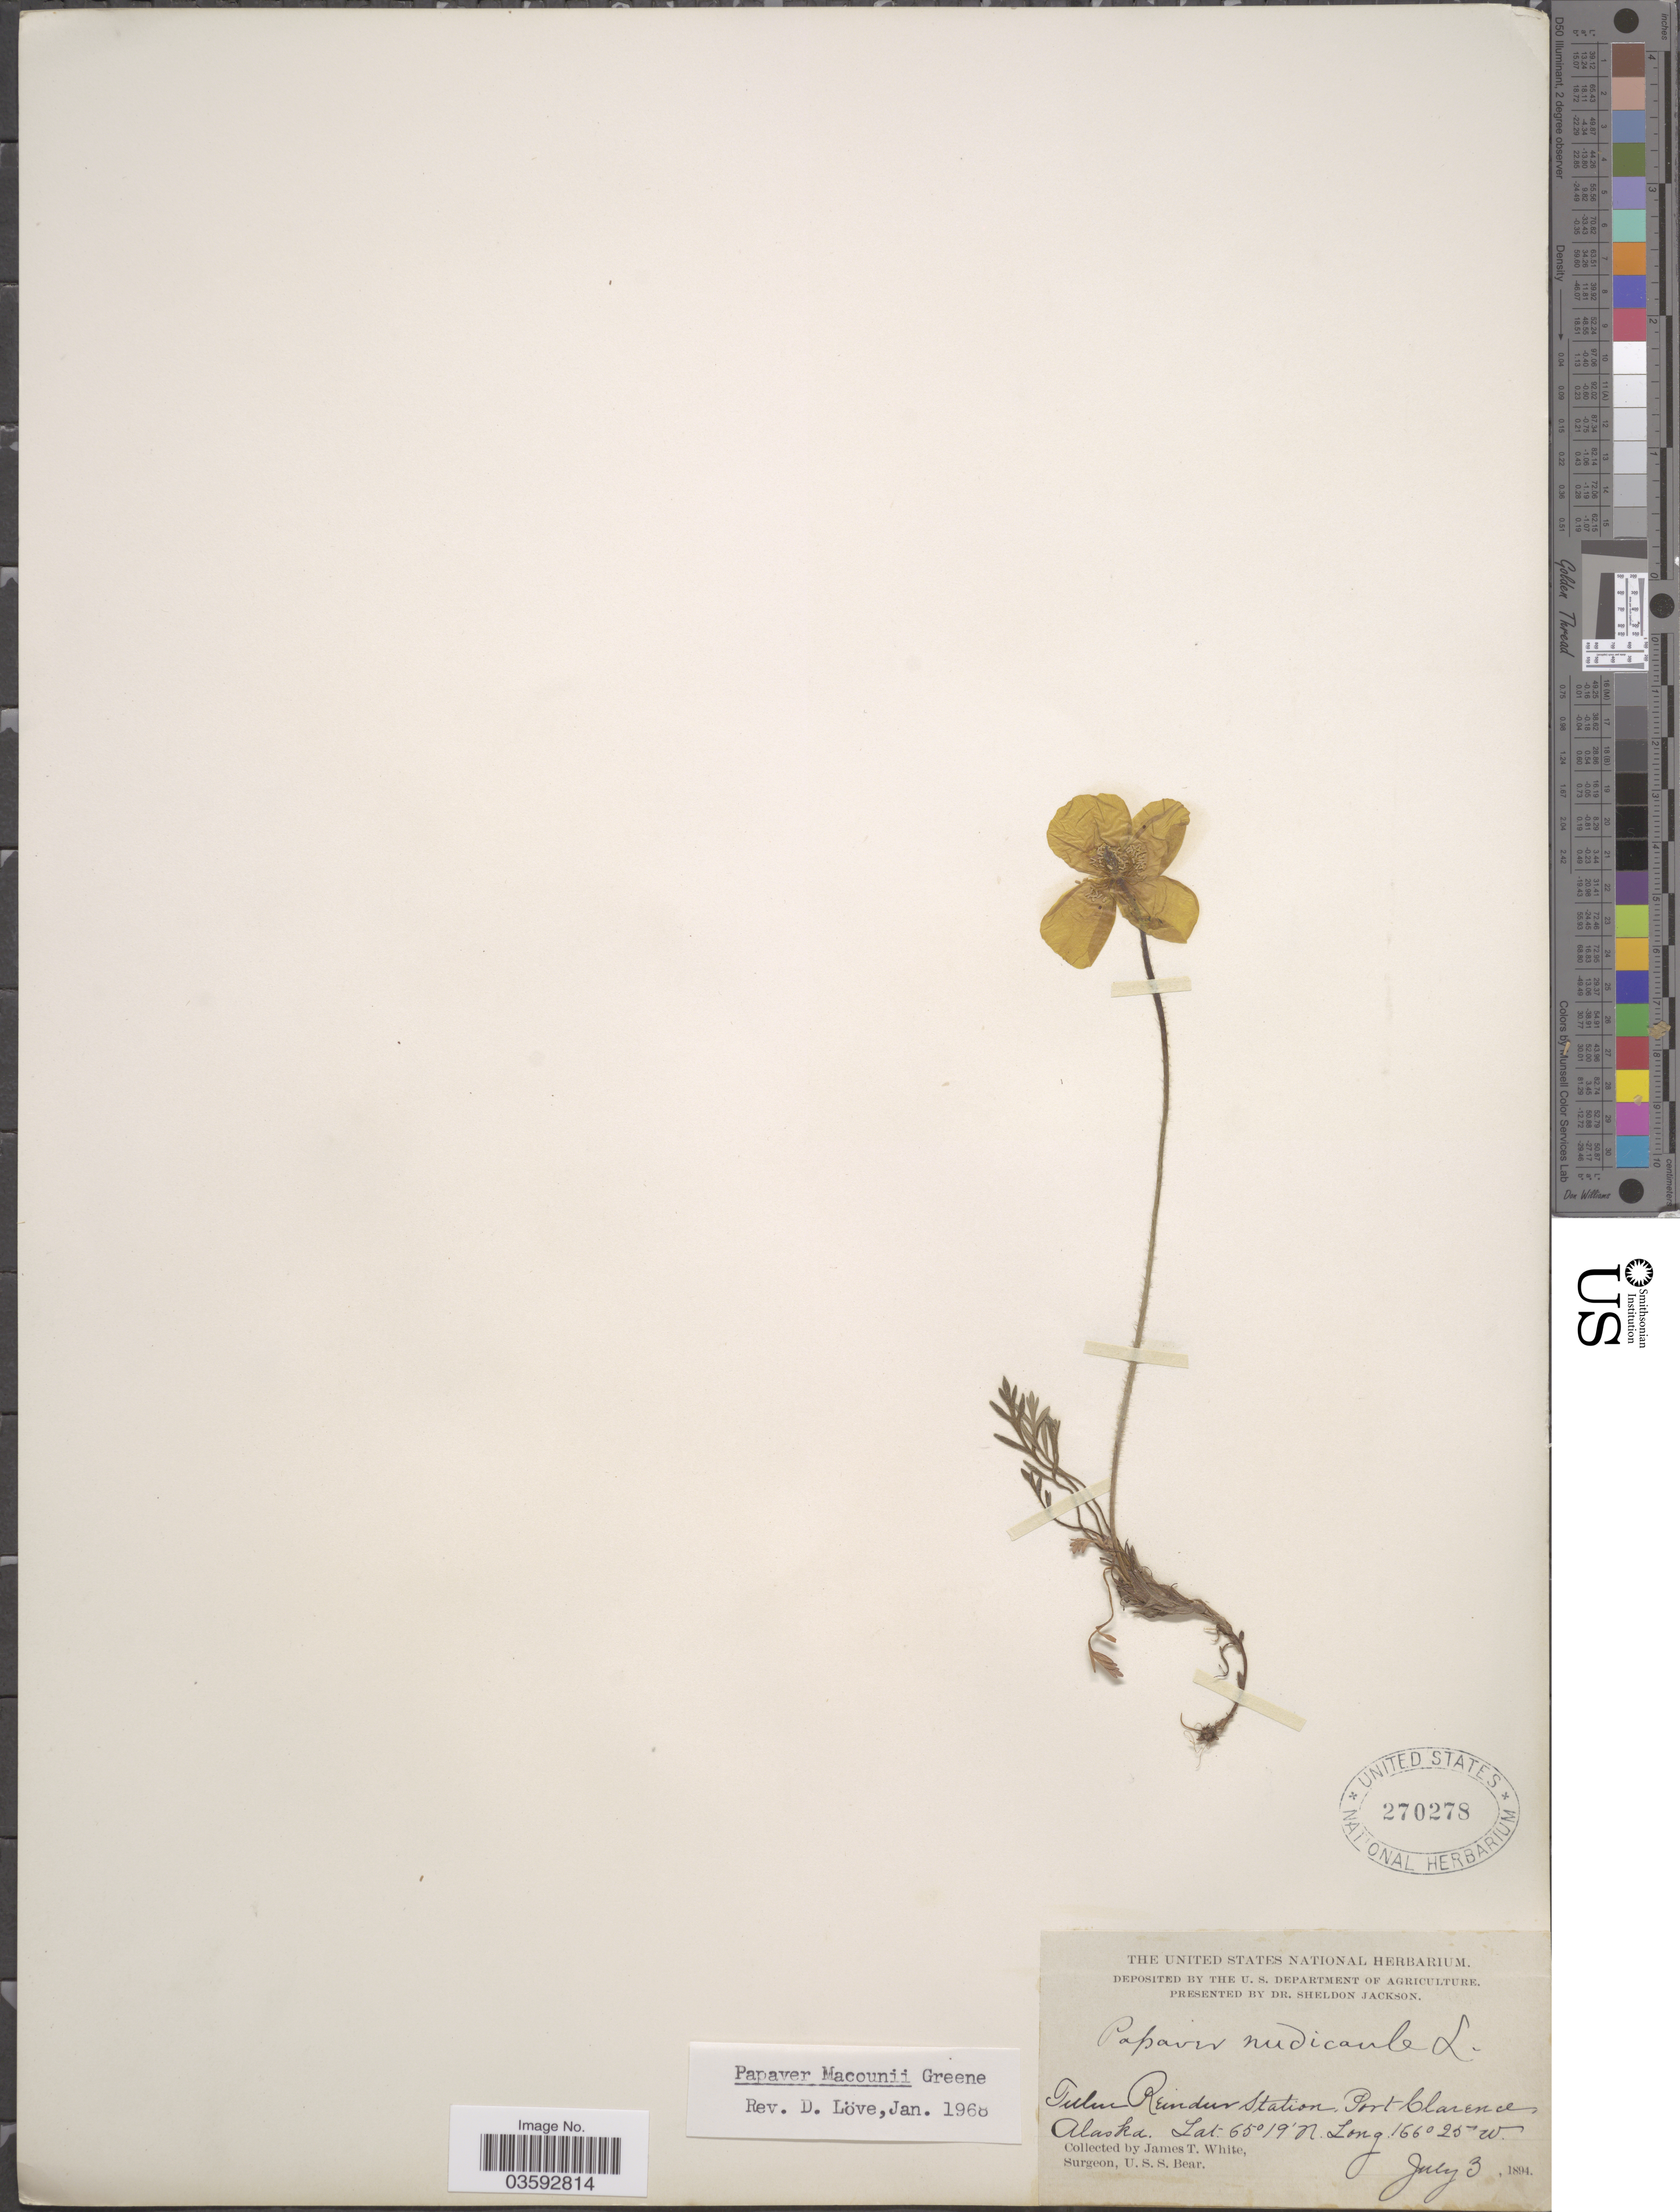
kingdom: Plantae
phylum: Tracheophyta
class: Magnoliopsida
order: Ranunculales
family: Papaveraceae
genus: Papaver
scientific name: Papaver macounii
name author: Greene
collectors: J. T. White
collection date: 1894-07-03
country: United States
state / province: Alaska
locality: Teller Reindeer Station, Port Clarence.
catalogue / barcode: US 270278